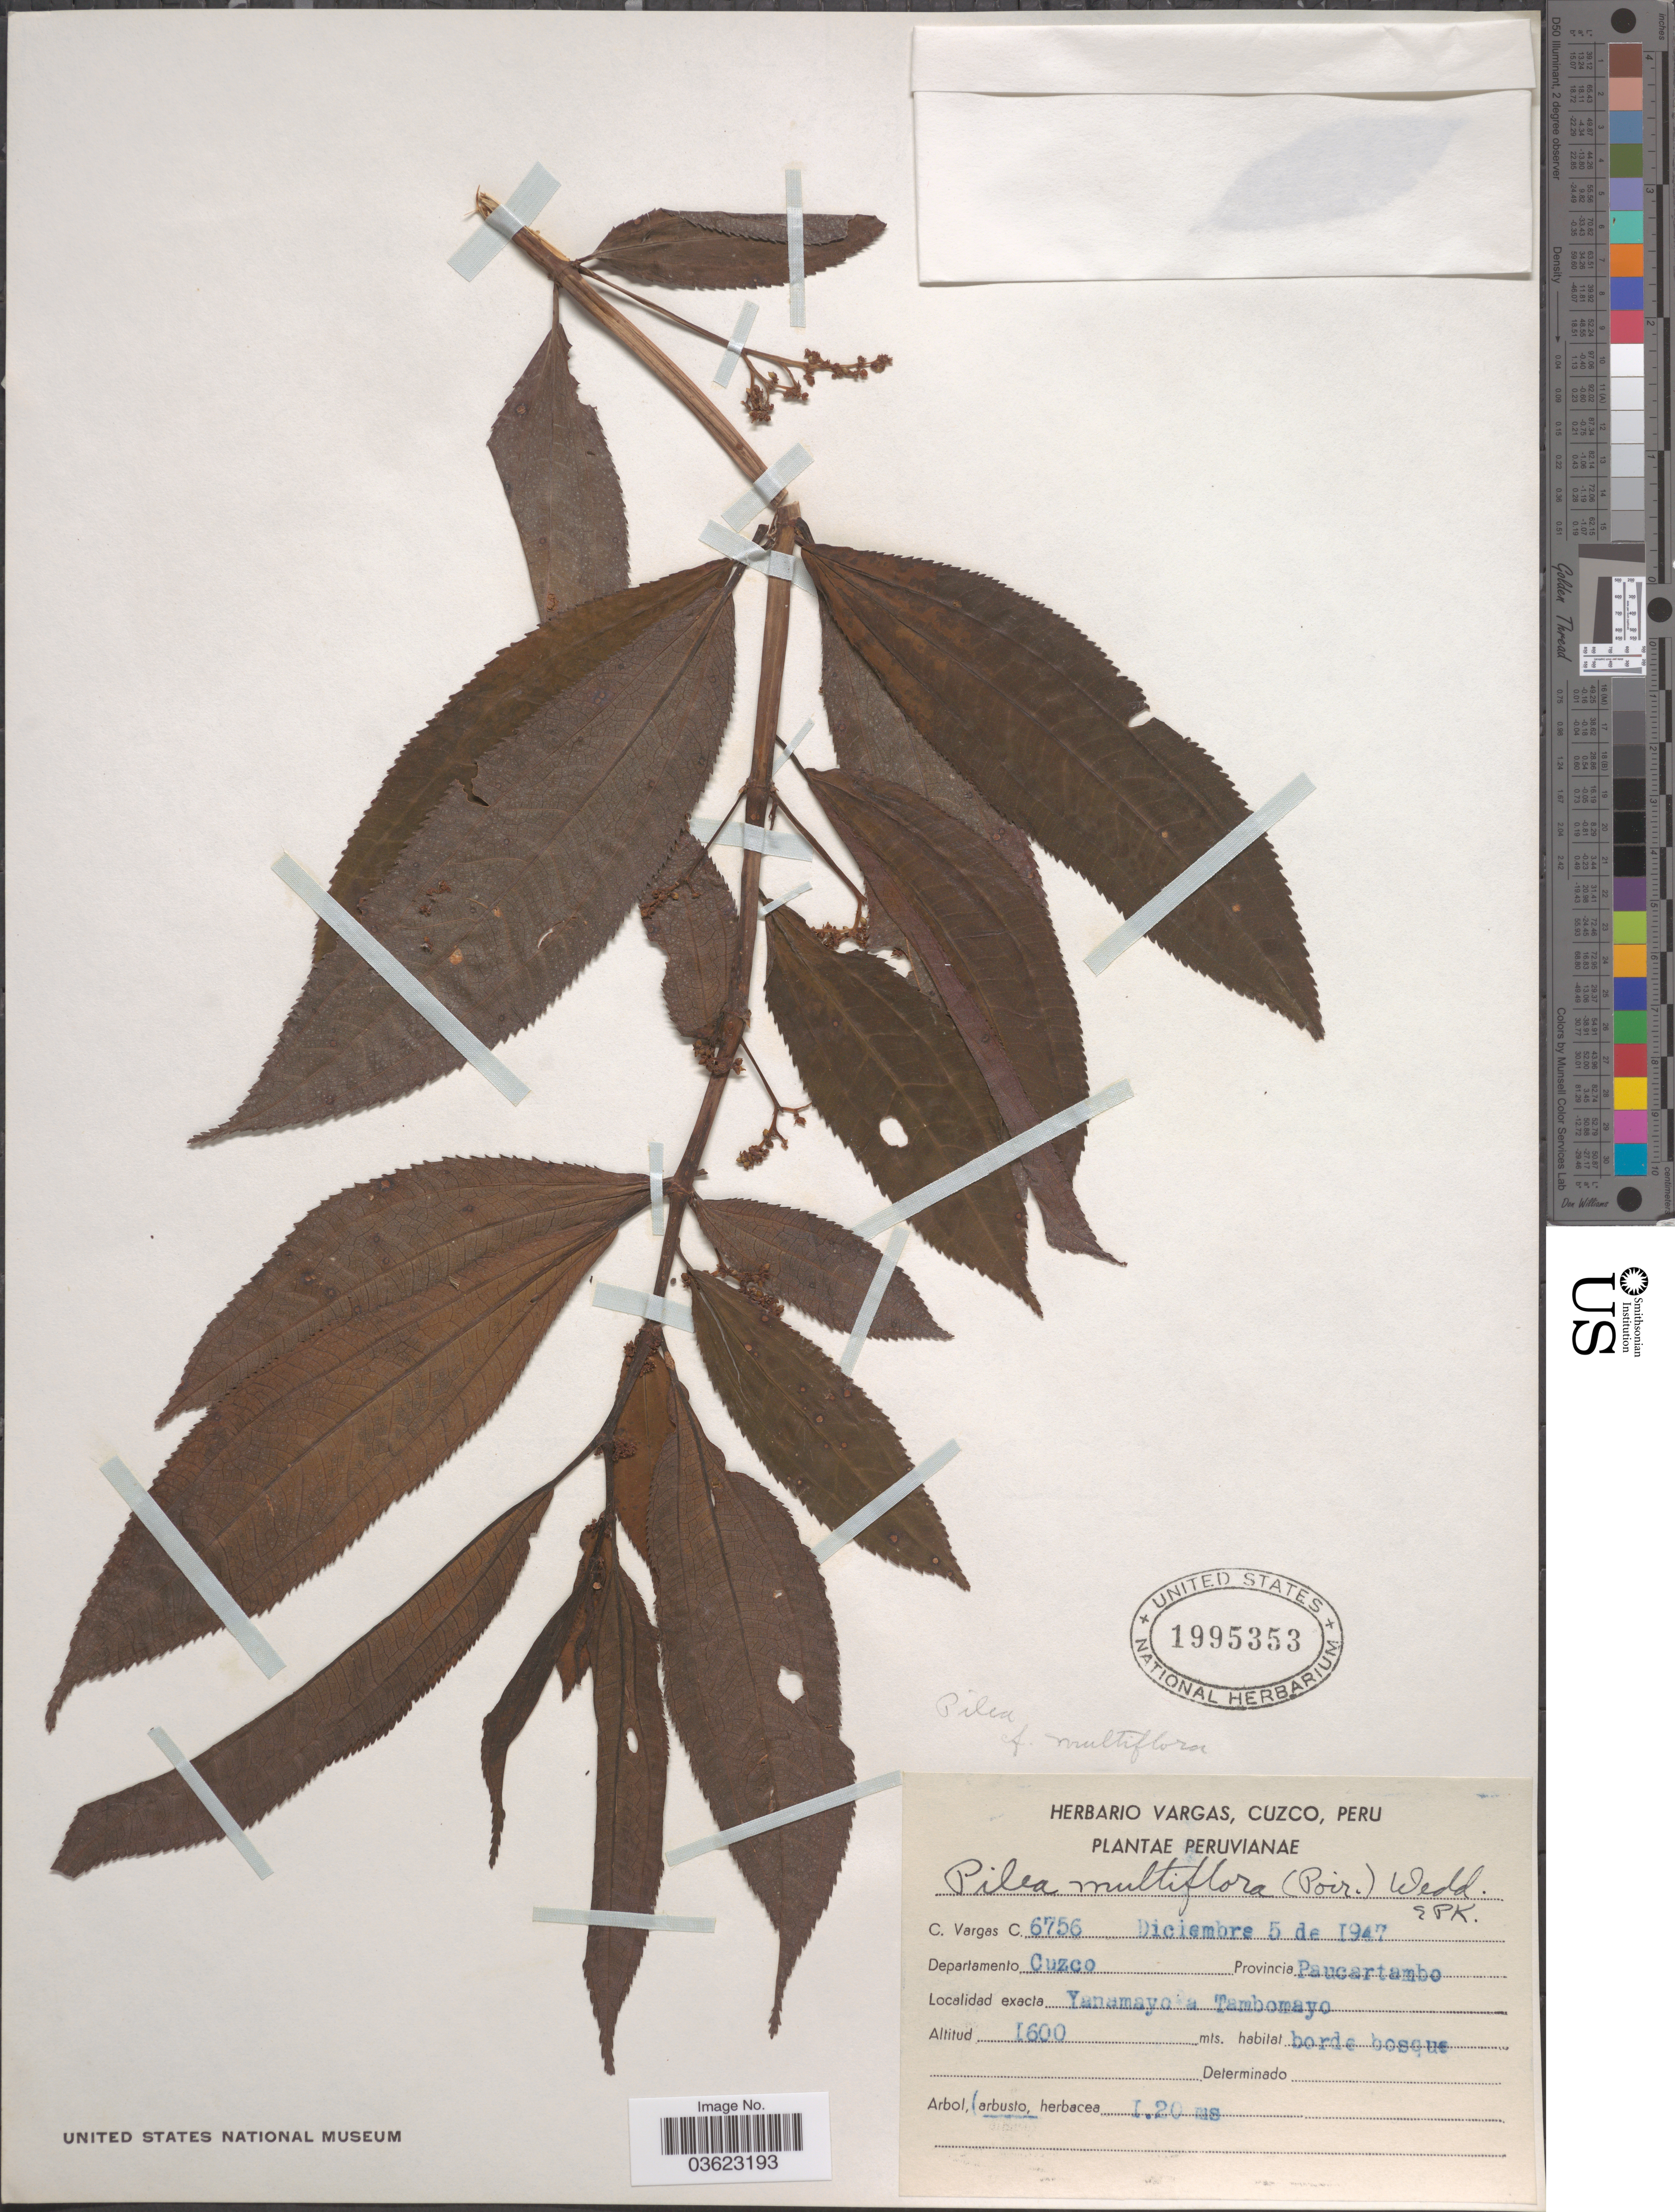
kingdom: Plantae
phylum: Tracheophyta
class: Magnoliopsida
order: Rosales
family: Urticaceae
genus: Pilea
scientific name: Pilea anomala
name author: Wedd.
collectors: C. Vargas Calderón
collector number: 6756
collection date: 1947-12-05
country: Peru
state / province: Cusco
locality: Departamento Cuzco. Provincia Paucartambo. Yanamayo a Tambomayo.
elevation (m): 1600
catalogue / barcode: US 1995353